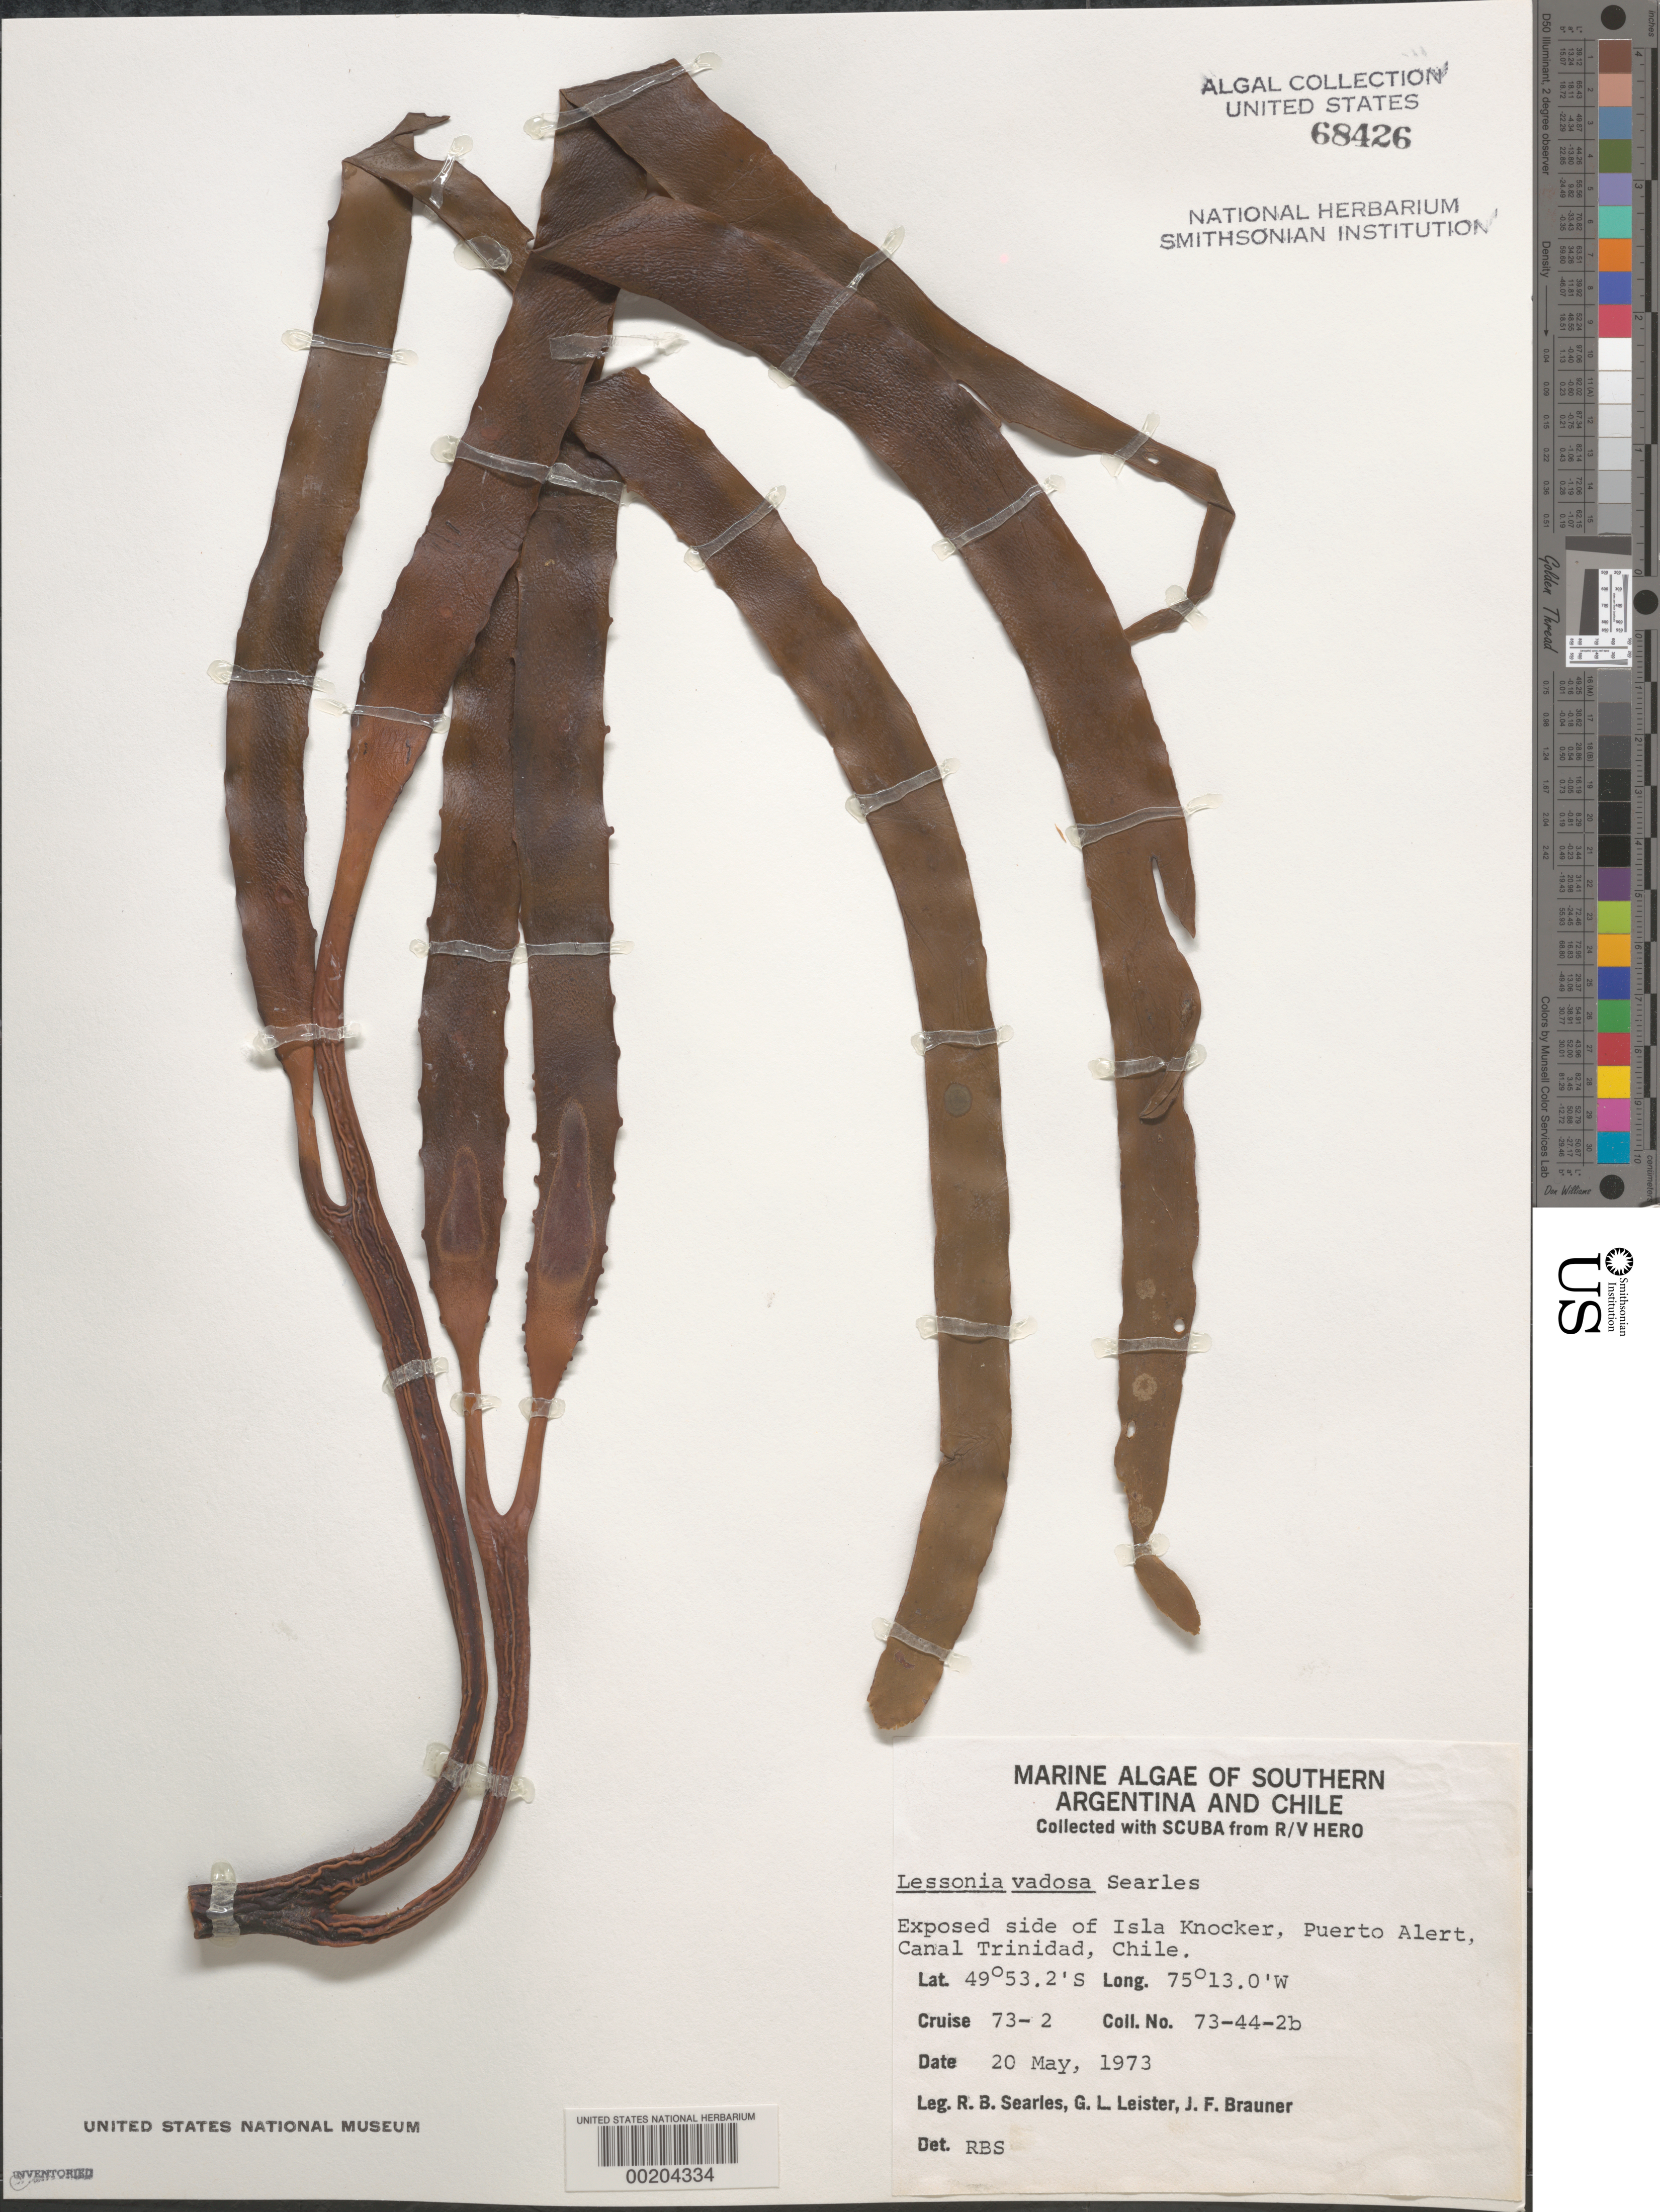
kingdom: Chromista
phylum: Ochrophyta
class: Phaeophyceae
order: Laminariales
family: Lessoniaceae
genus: Lessonia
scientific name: Lessonia flavicans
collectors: R. Searles, G. Leister & J. F. Brauner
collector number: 73-44-2b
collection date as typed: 20 May 1973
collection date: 1973-05-20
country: Chile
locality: Isla knocker, puerto alert, canal trinidad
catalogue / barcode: US 68426